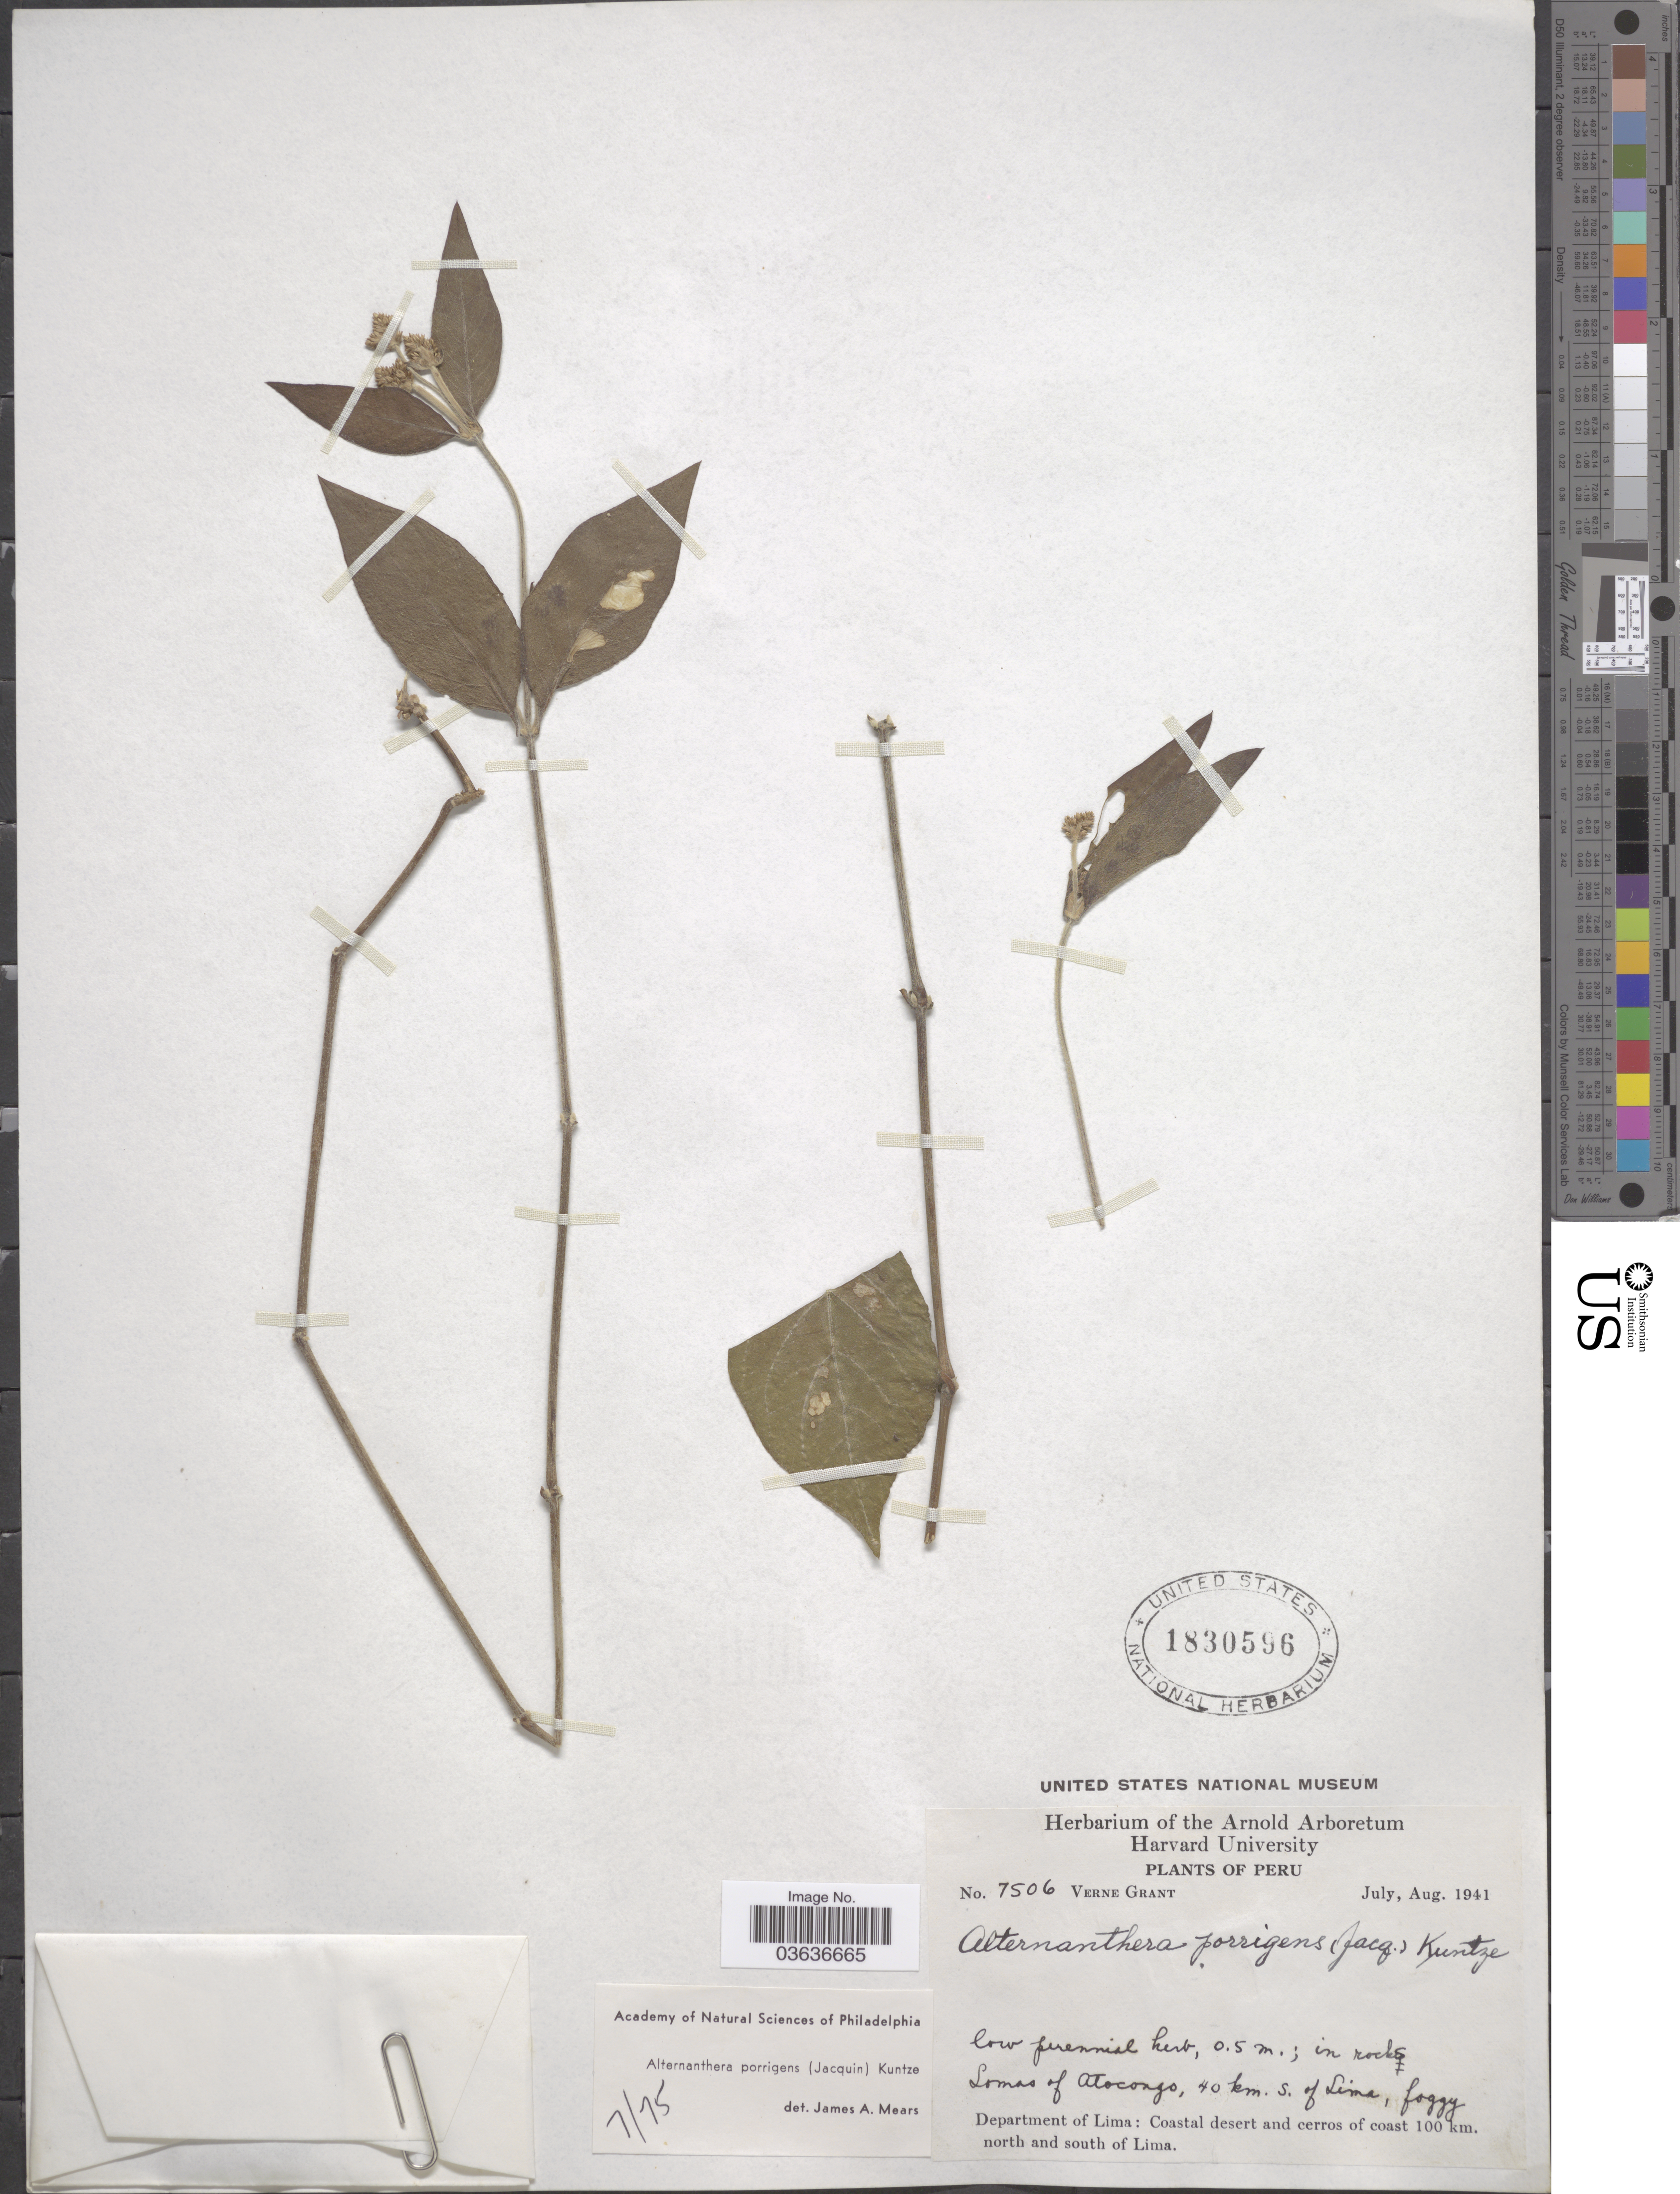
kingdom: Plantae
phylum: Tracheophyta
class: Magnoliopsida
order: Caryophyllales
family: Amaranthaceae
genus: Alternanthera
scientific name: Alternanthera porrigens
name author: (Jacq.) Kuntze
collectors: V. Grant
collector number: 7506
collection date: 1941-07/1941-08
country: Peru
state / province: Lima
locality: Department of Lima: Coastal desert and cerros of coast 100 km. north and south of Lima. Lomas of Atocongo, 40 km. S. of Lima.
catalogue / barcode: US 1830596